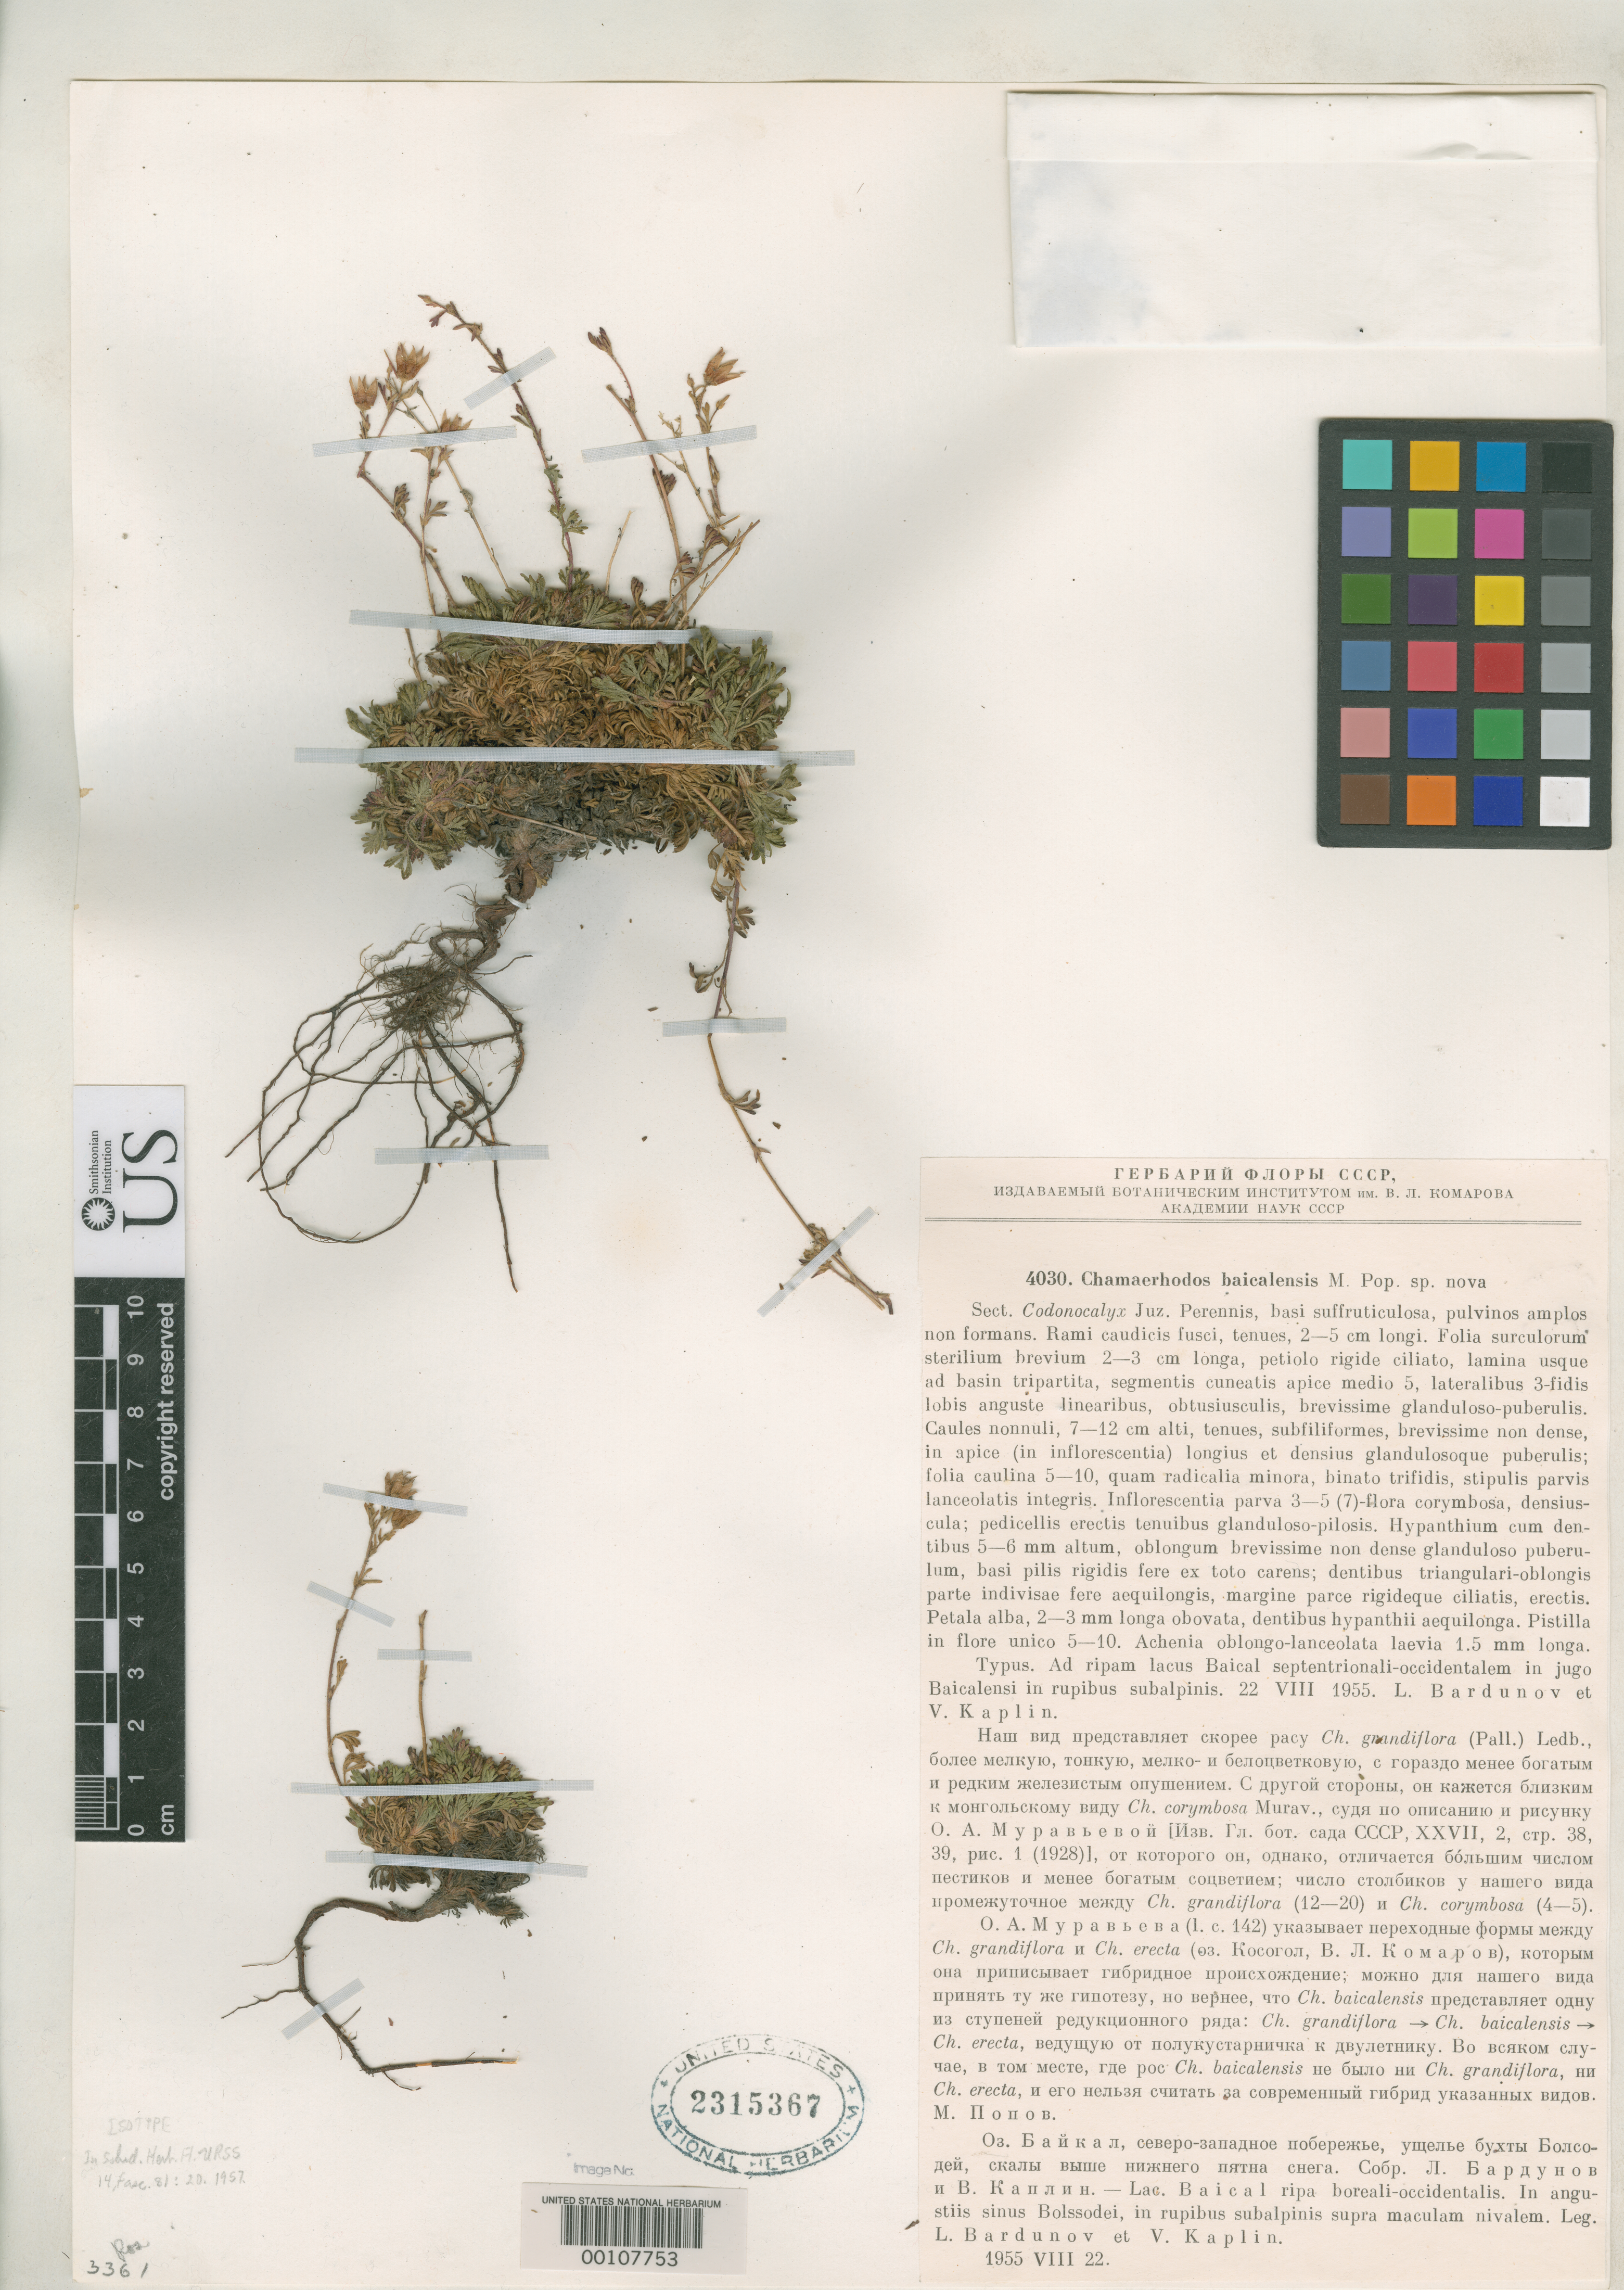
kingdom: Plantae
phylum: Tracheophyta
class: Magnoliopsida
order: Rosales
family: Rosaceae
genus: Chamaerhodos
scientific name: Chamaerhodos baicalensis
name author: Popov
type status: Isotype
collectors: L. Bardunov & V. Kaplin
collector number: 4030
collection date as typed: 22 Aug 1955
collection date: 1955-08-22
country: Russian Federation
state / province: Buryatia / Irkutsk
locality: Lake Baikal.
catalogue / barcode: US 2315367